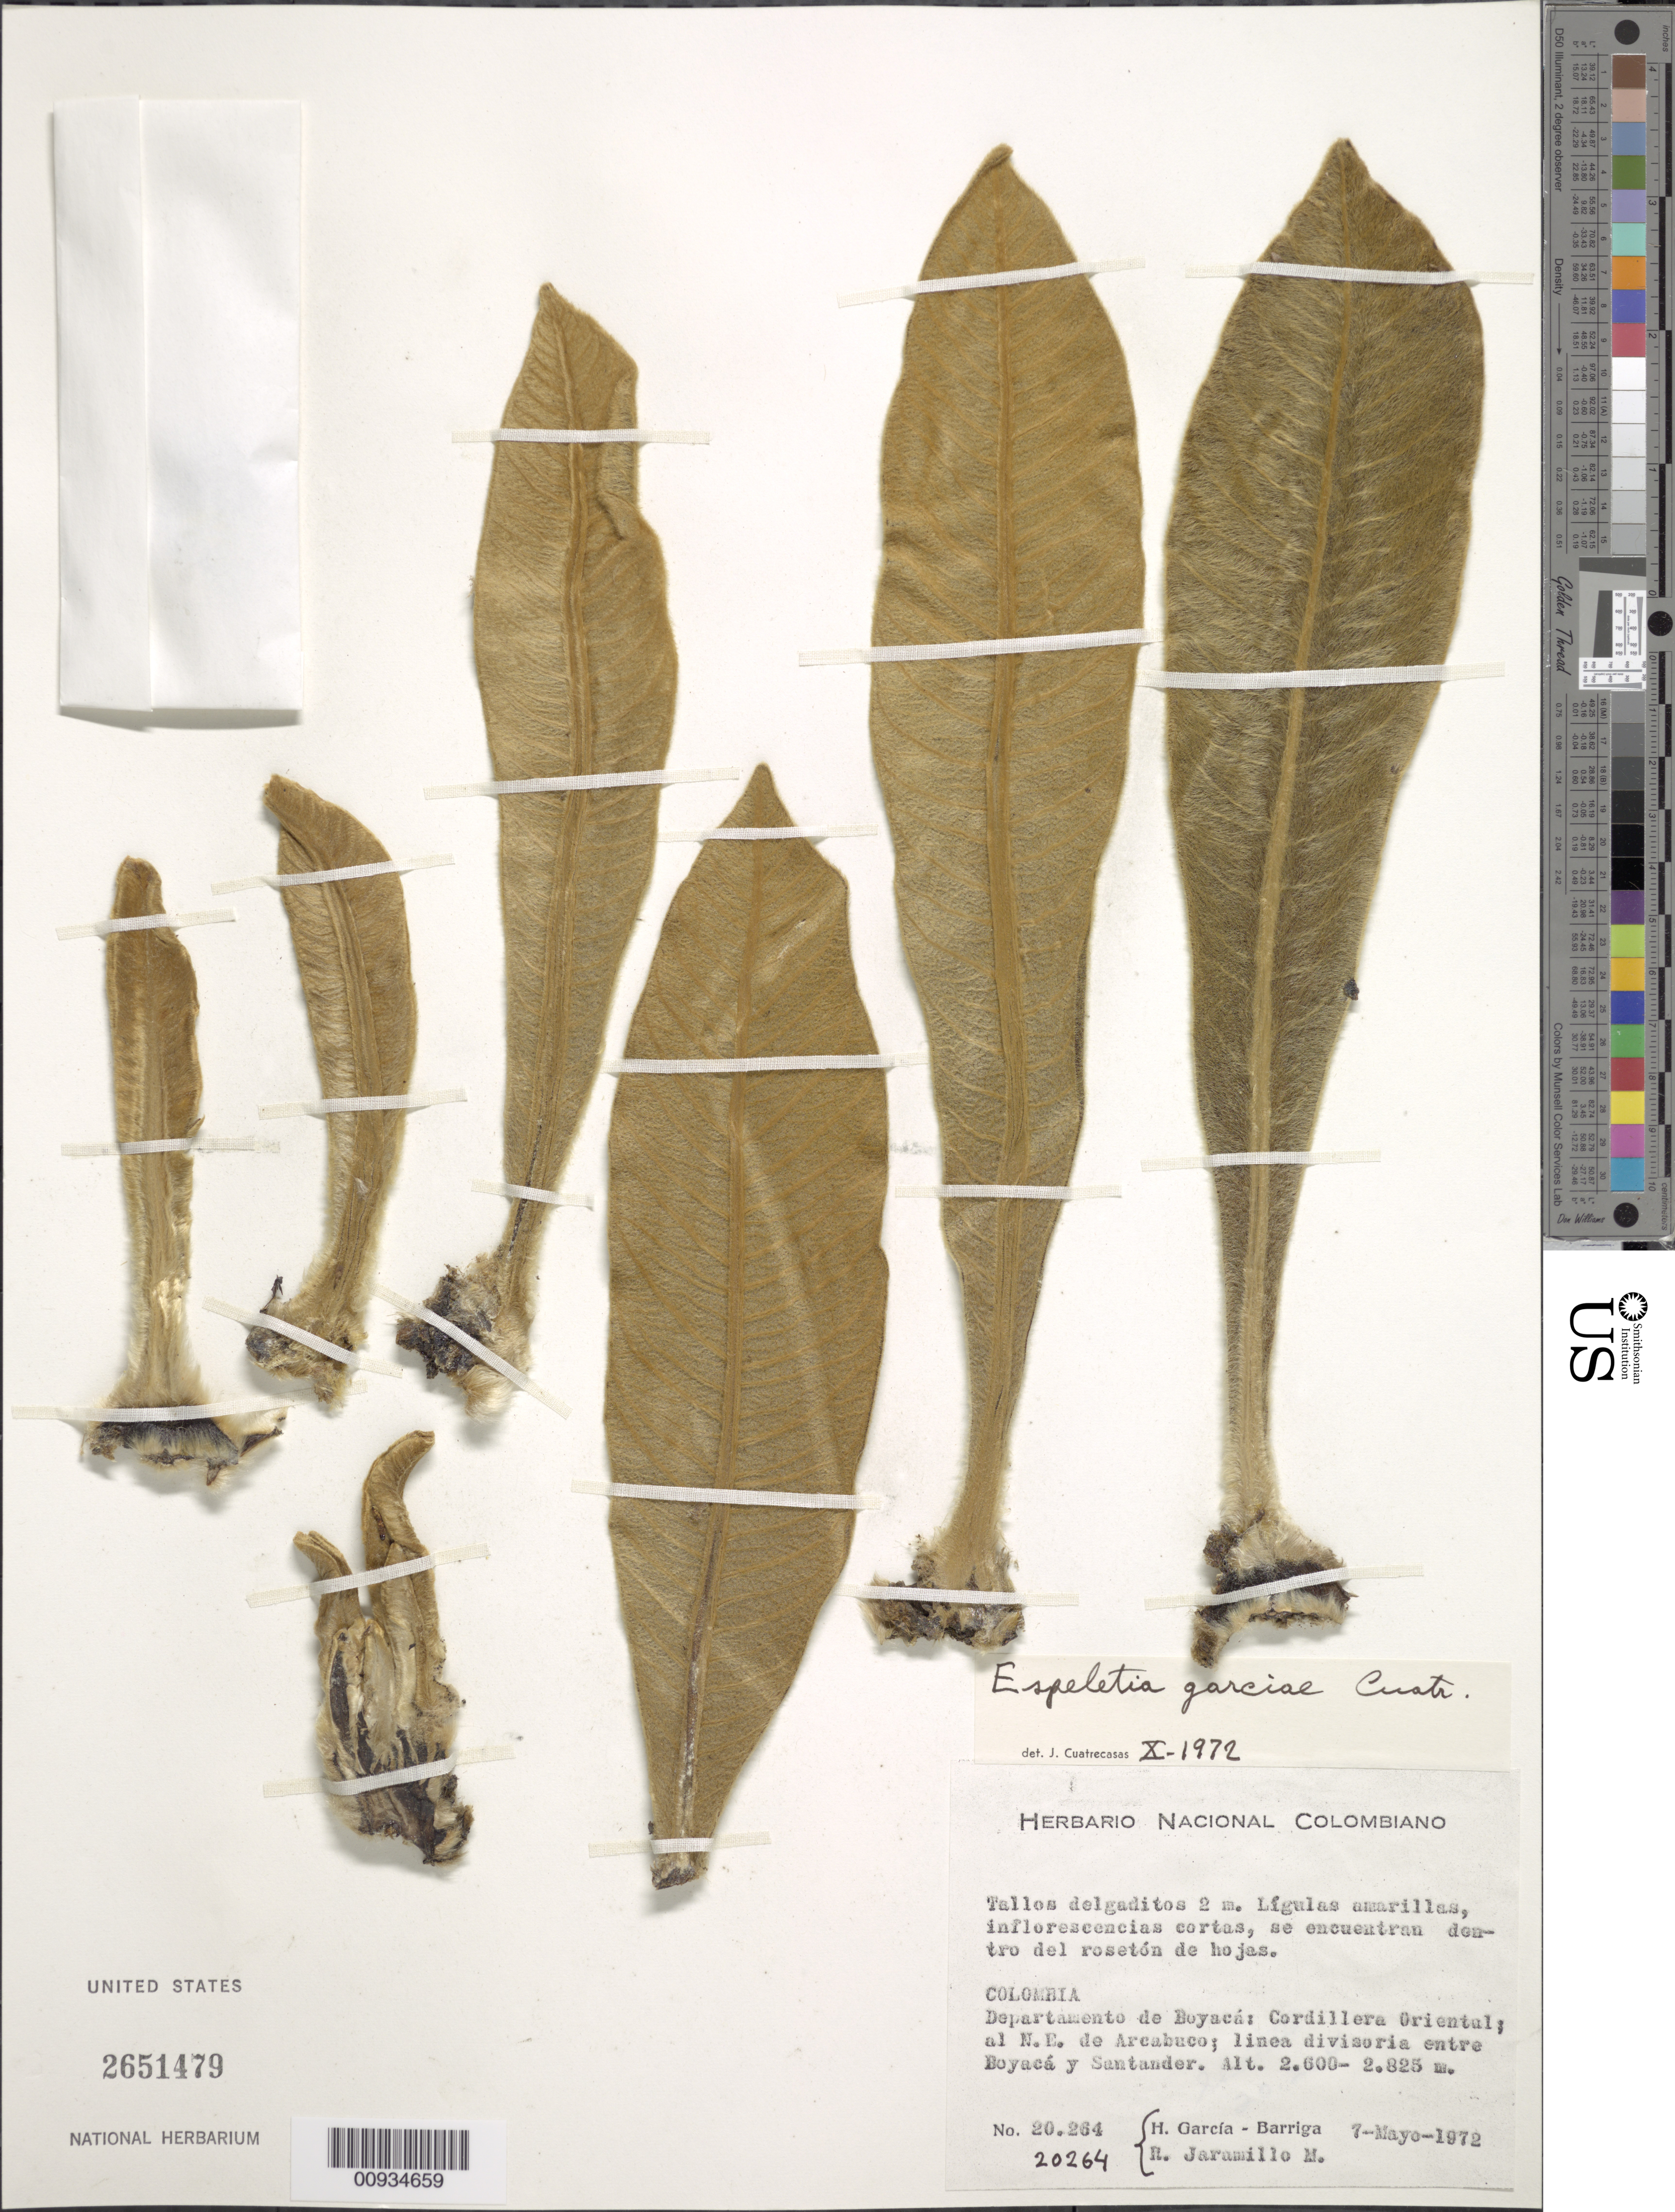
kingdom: Plantae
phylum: Tracheophyta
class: Magnoliopsida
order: Asterales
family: Asteraceae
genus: Espeletiopsis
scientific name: Espeletiopsis garciae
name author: (Cuatrec.) Cuatrec.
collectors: H. García Barriga & R. Jaramillo M.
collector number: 20264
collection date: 1972-05-07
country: Colombia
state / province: Boyacá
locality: Departamento de Boyacá: Cordillera Oriental; al N. E. de Arcabuco; linea divisioria entre Boyacá y Santander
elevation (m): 2600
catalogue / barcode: US 2651479